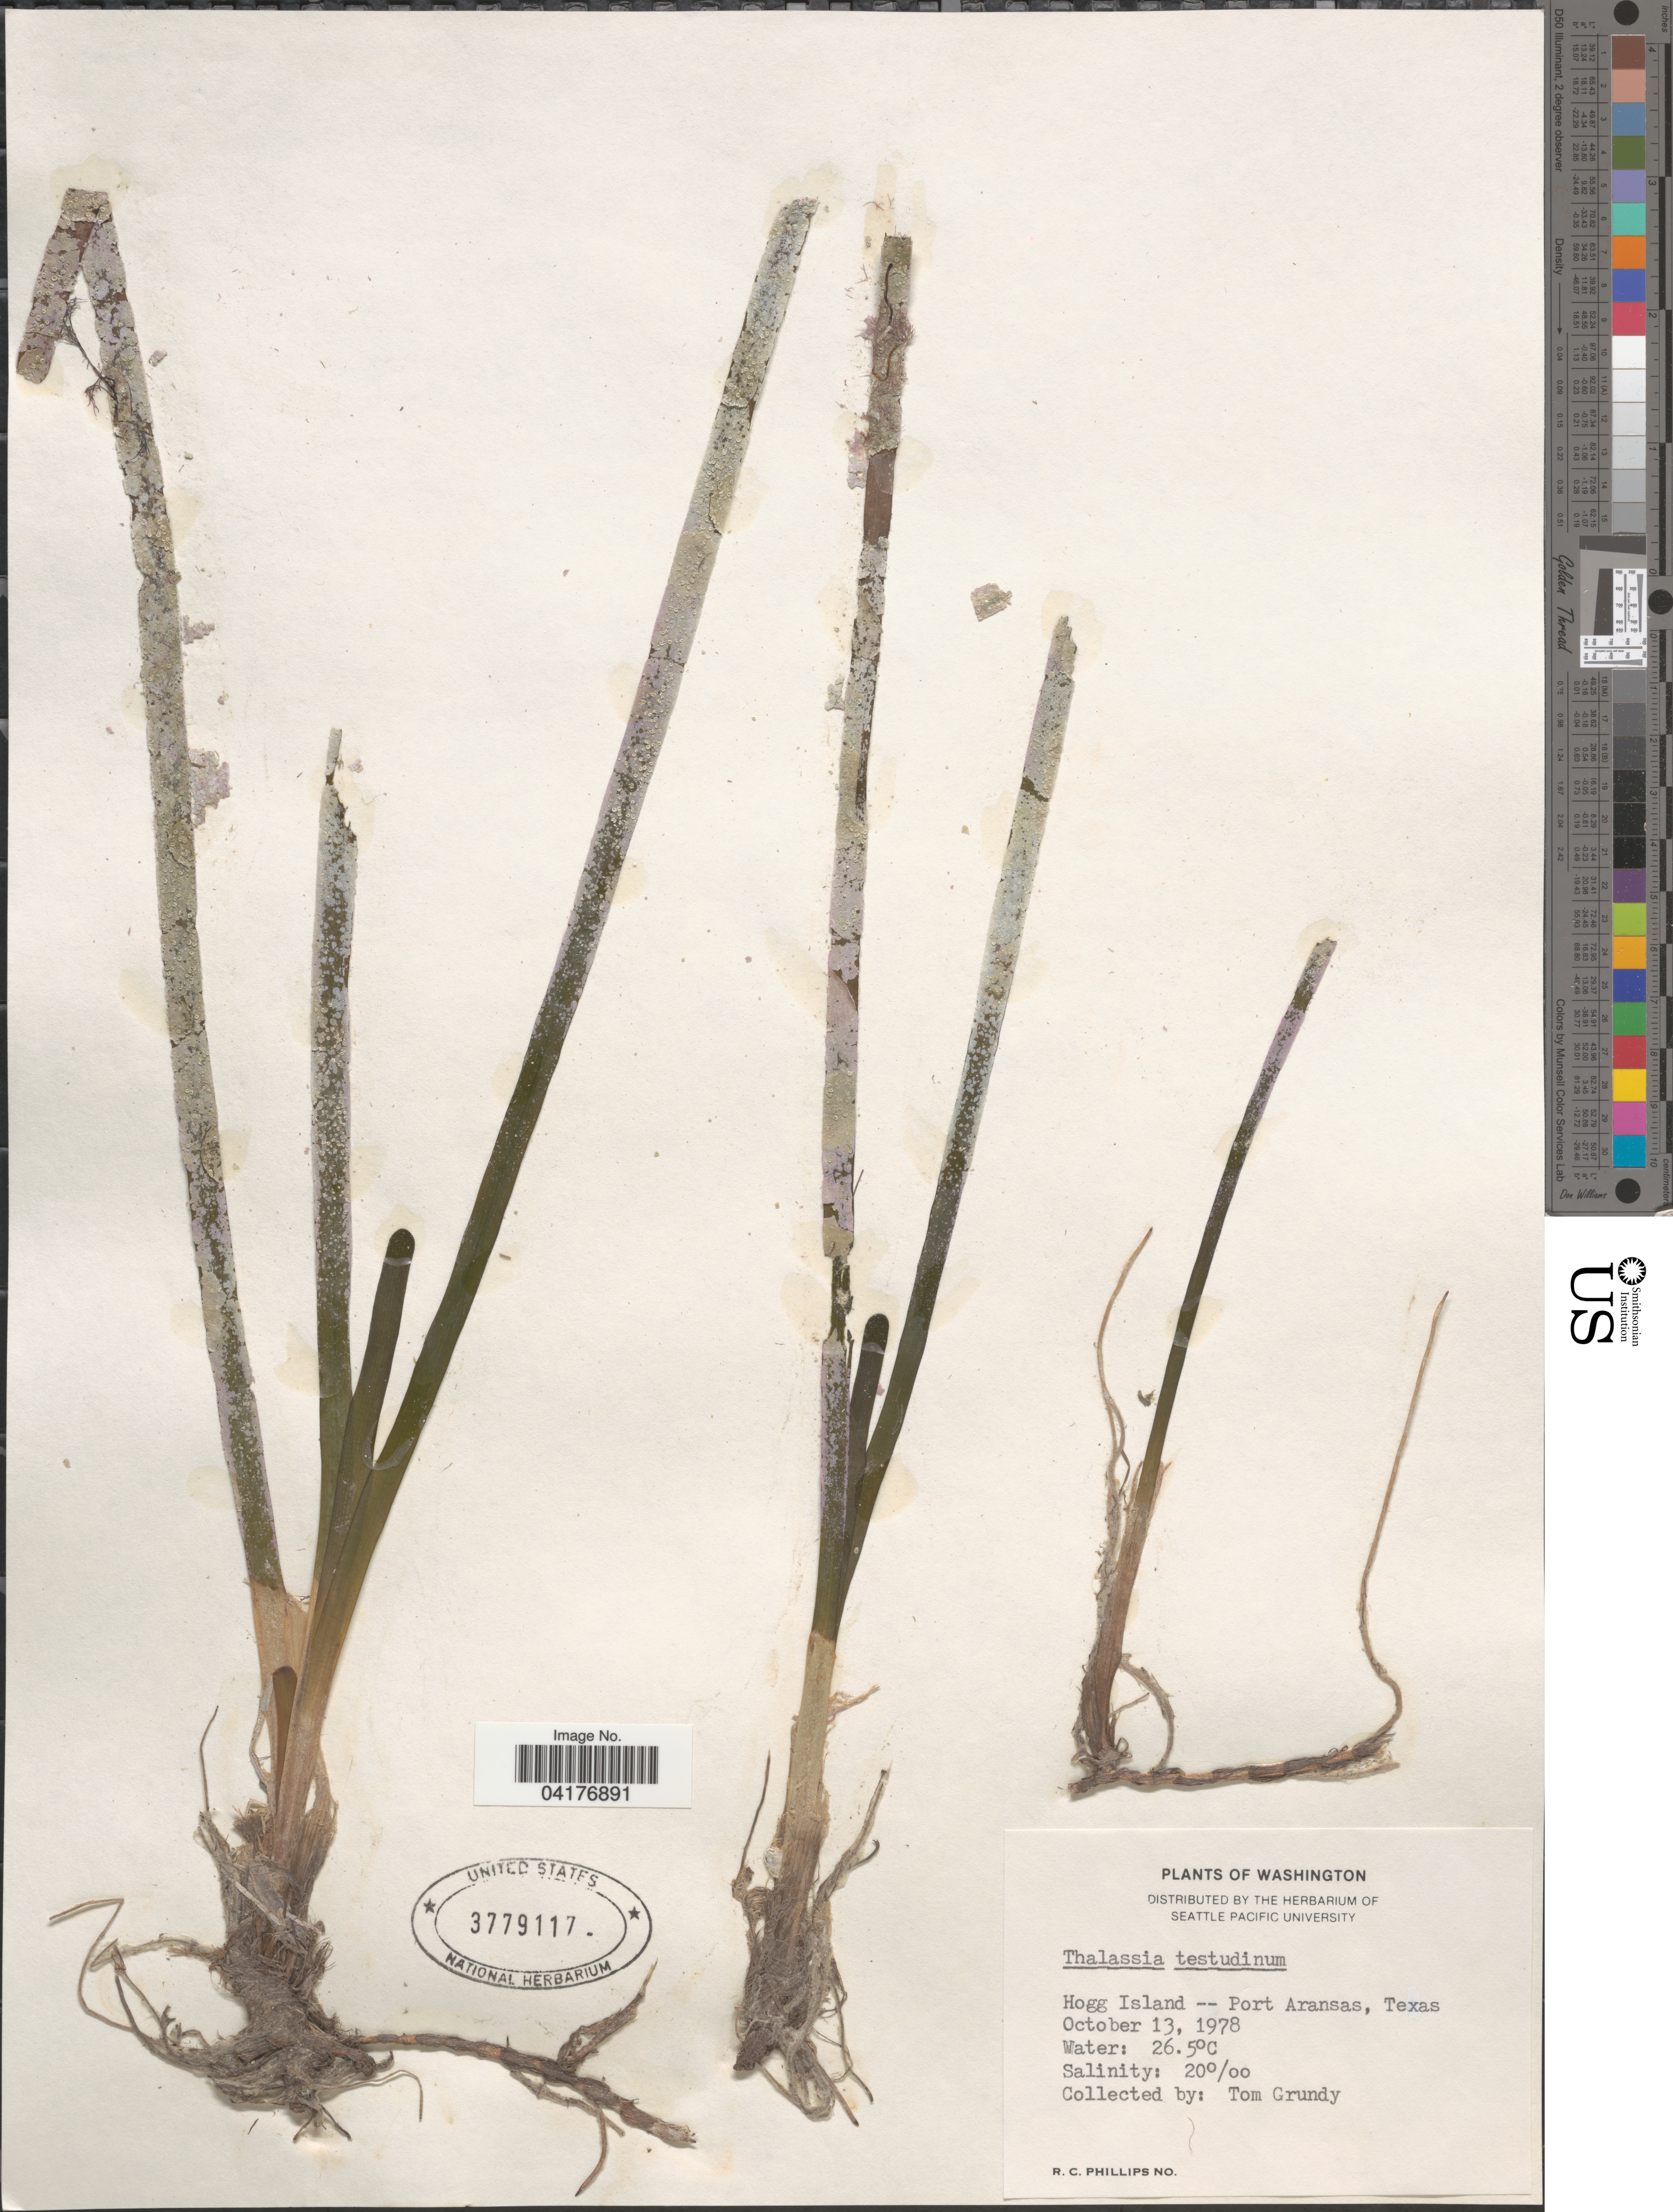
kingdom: Plantae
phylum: Tracheophyta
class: Liliopsida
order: Alismatales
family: Hydrocharitaceae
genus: Thalassia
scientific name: Thalassia testudinum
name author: Banks & Sol. ex K.D. Koenig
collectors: T. Grundy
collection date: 1978-10-13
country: United States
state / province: Texas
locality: Hogg Island -- Port Aransas.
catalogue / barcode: US 3779117